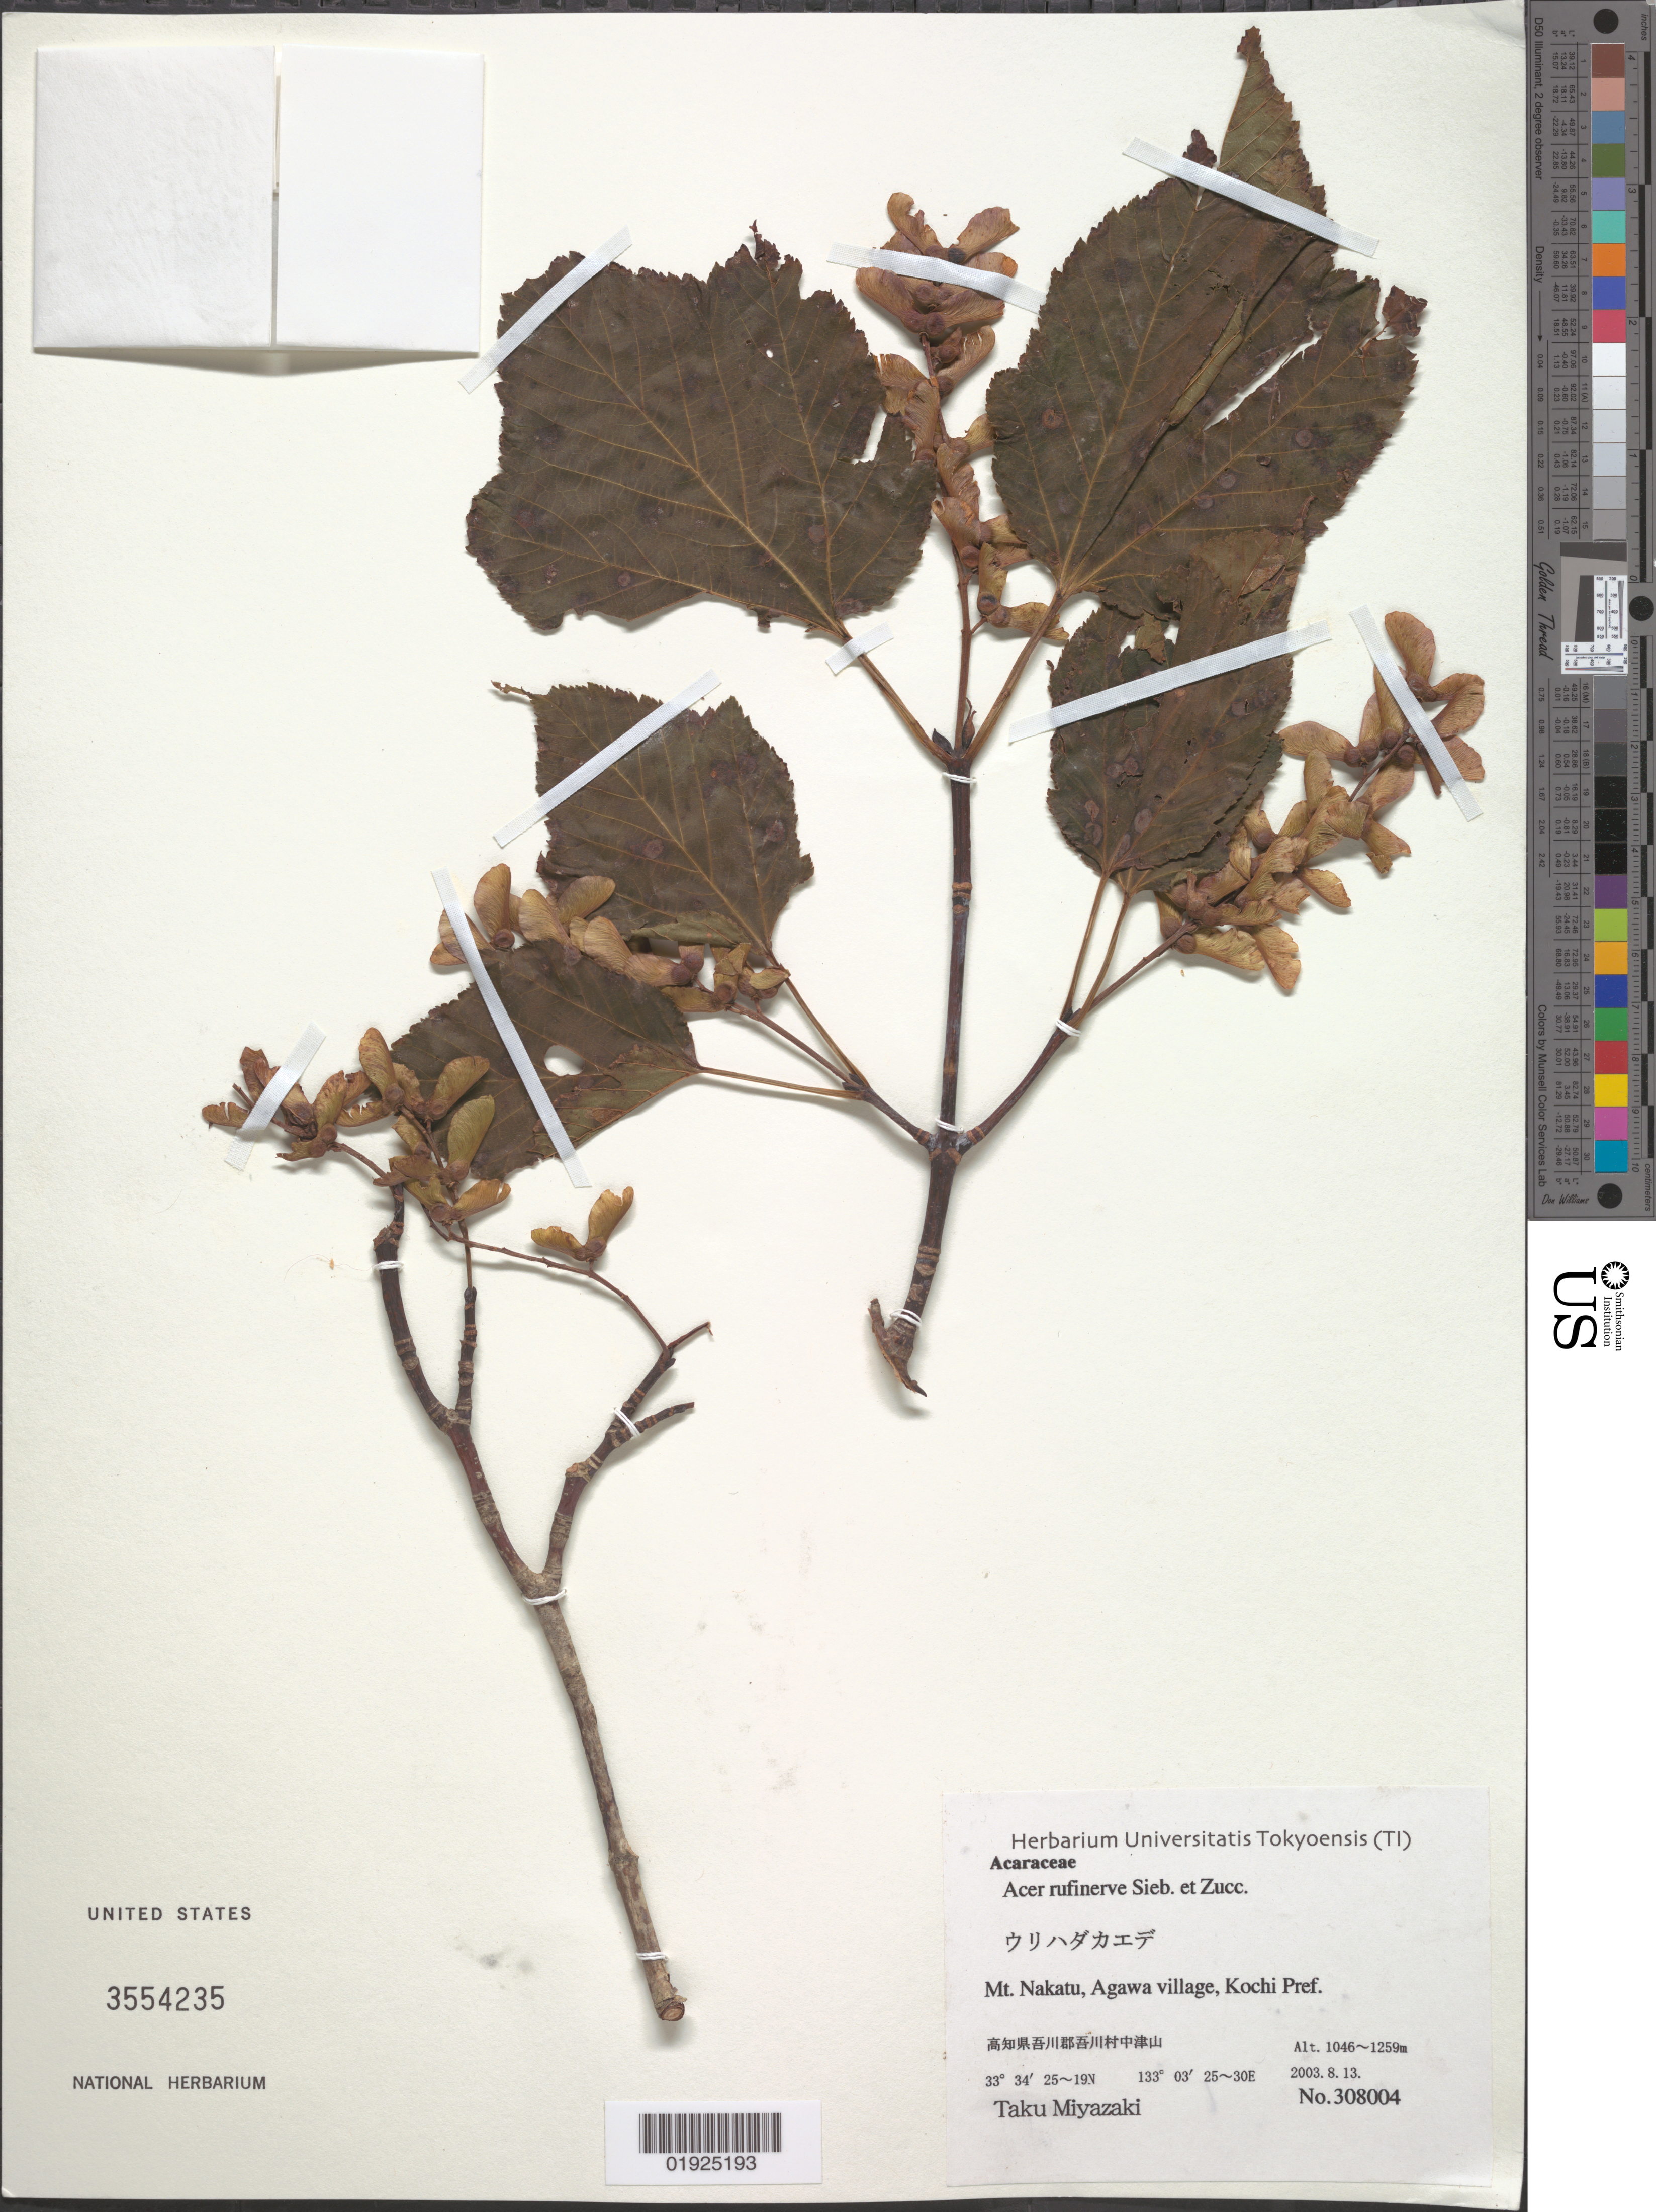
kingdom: Plantae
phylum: Tracheophyta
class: Magnoliopsida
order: Sapindales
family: Sapindaceae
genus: Acer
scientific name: Acer rufinerve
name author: Siebold & Zucc.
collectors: T. Miyazaki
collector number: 308004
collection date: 2003-08-13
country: Japan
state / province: Koti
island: Shikoku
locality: Mt. Nakatu, Agawa village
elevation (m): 1046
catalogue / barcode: US 3554235